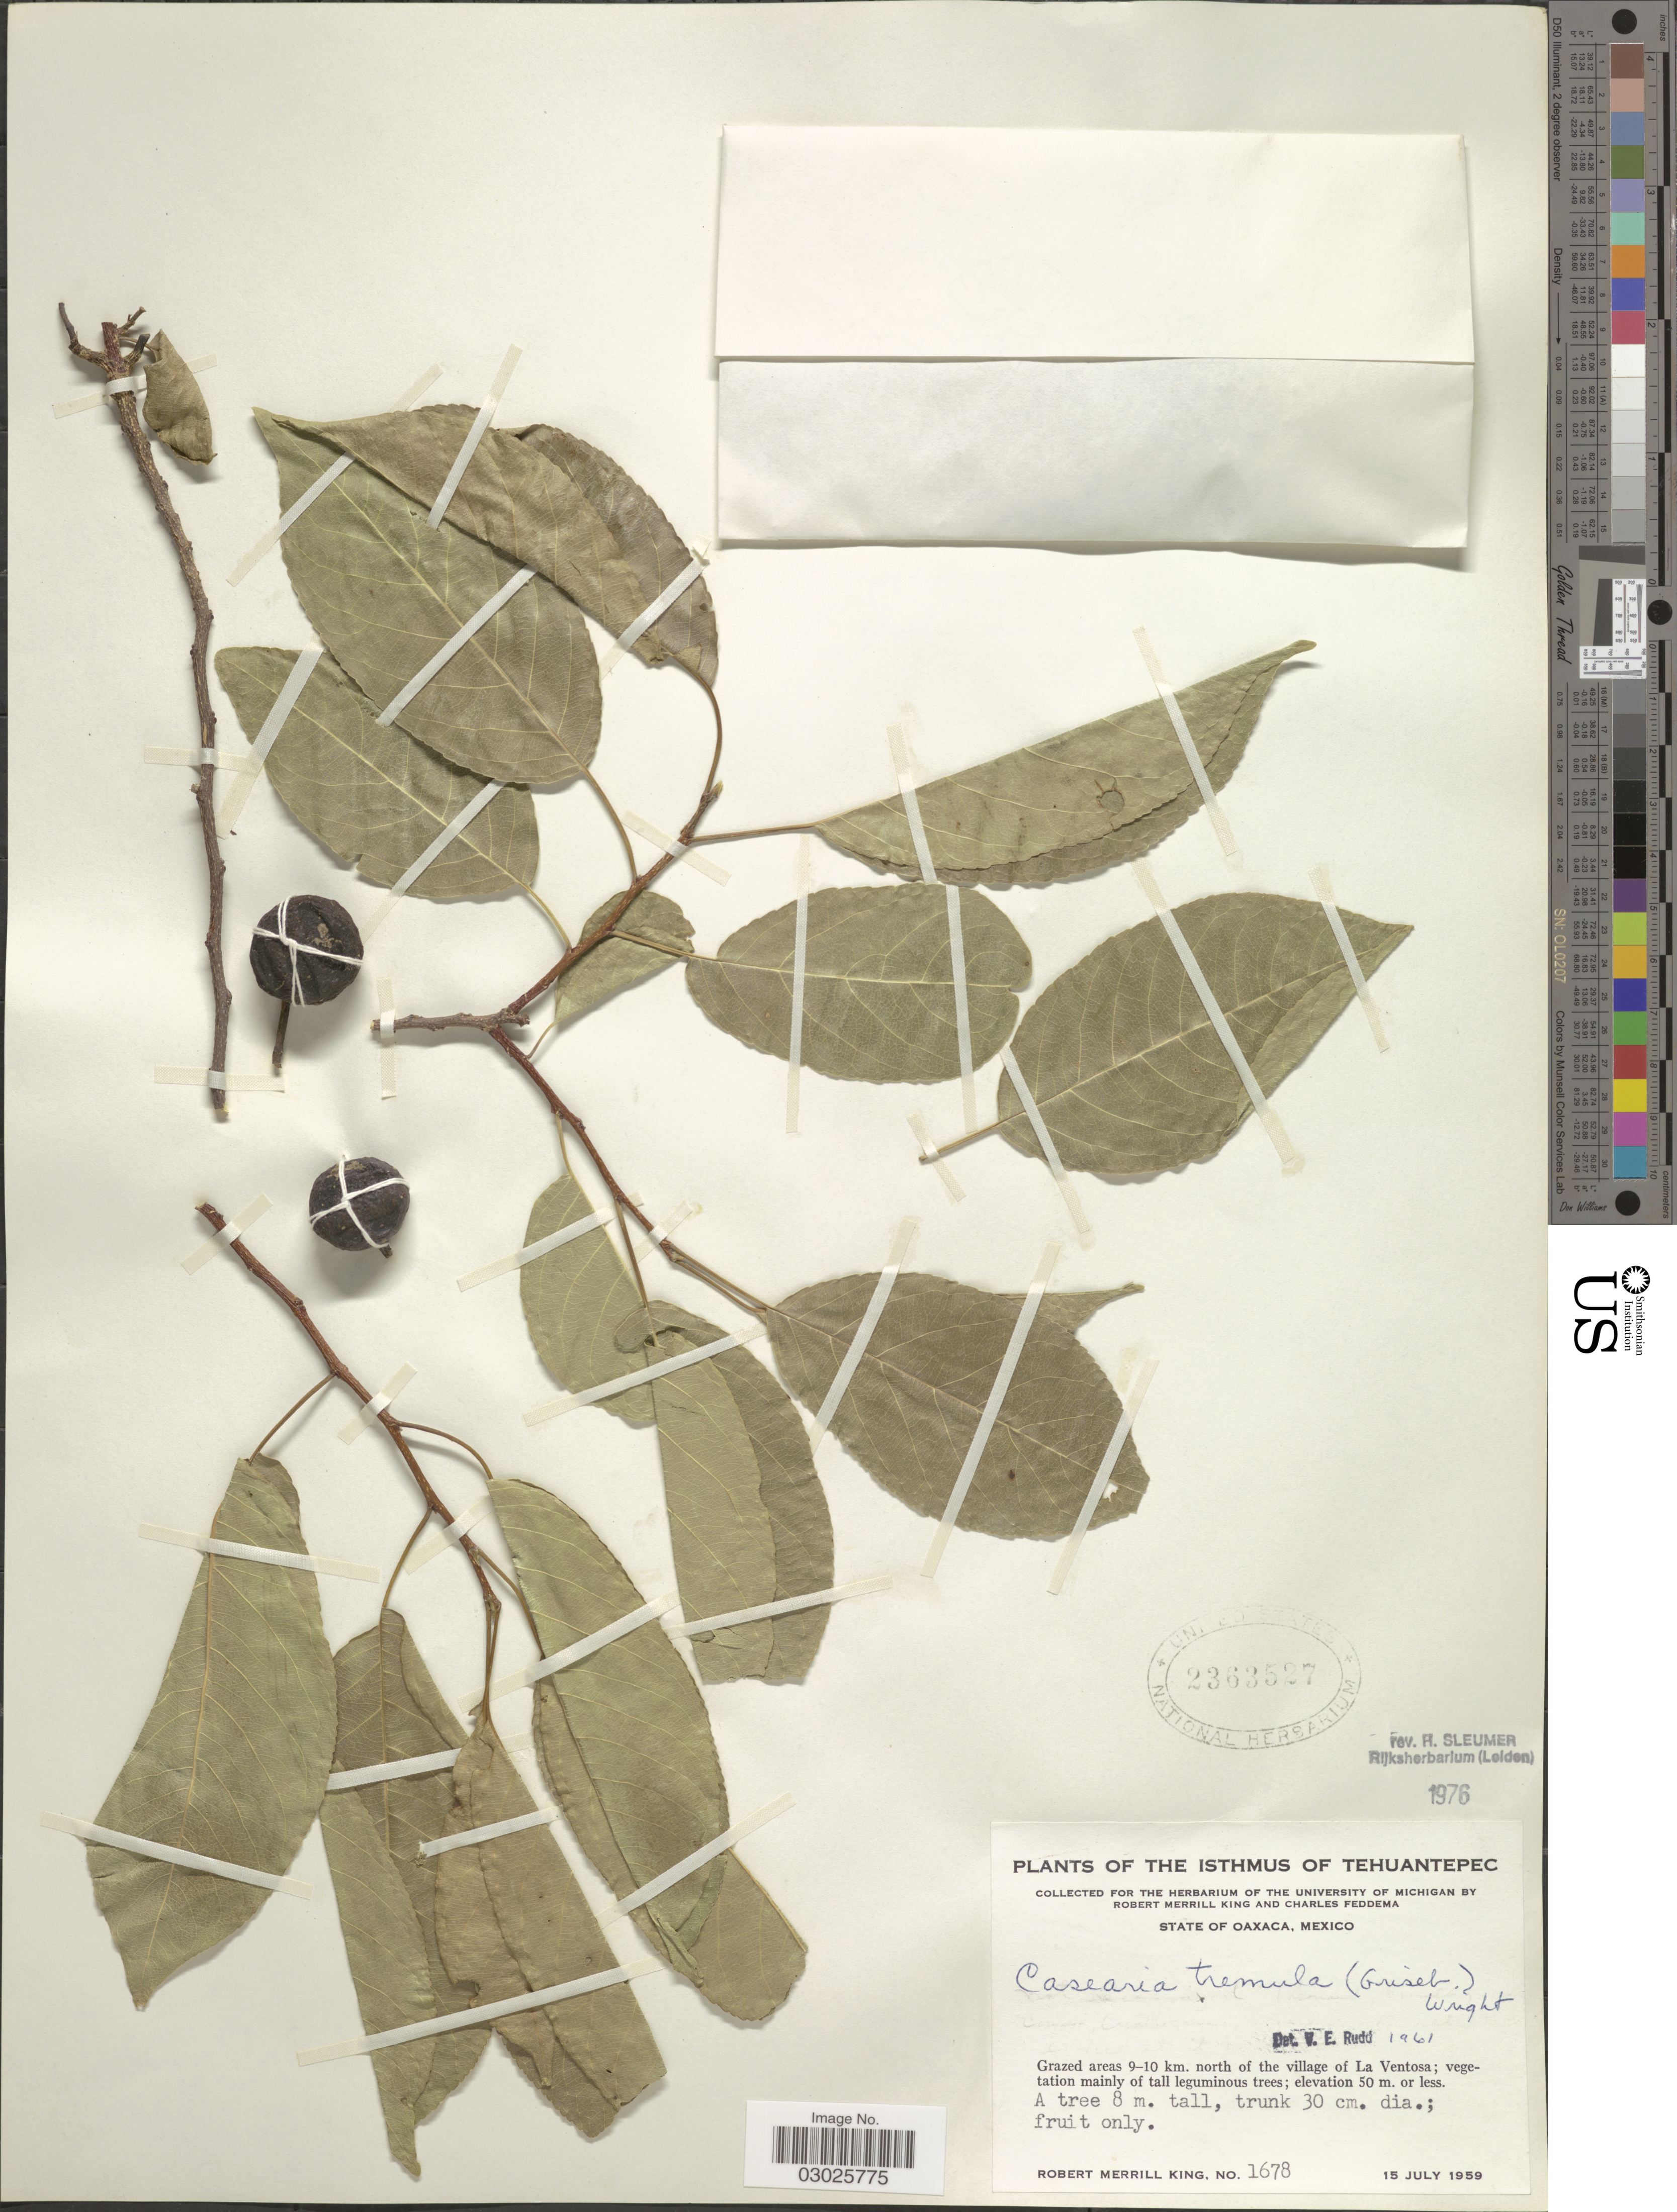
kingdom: Plantae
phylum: Tracheophyta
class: Magnoliopsida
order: Malpighiales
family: Salicaceae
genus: Casearia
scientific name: Casearia tremula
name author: (Griseb.) Griseb. ex C. Wright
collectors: R. M. King & C. Feddema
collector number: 1678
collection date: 1959-07-15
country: Mexico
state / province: Oaxaca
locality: Isthmus of Tehuantepec. Grazed areas 9-10 km. north of the village of La Ventosa.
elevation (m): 50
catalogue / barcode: US 2363527